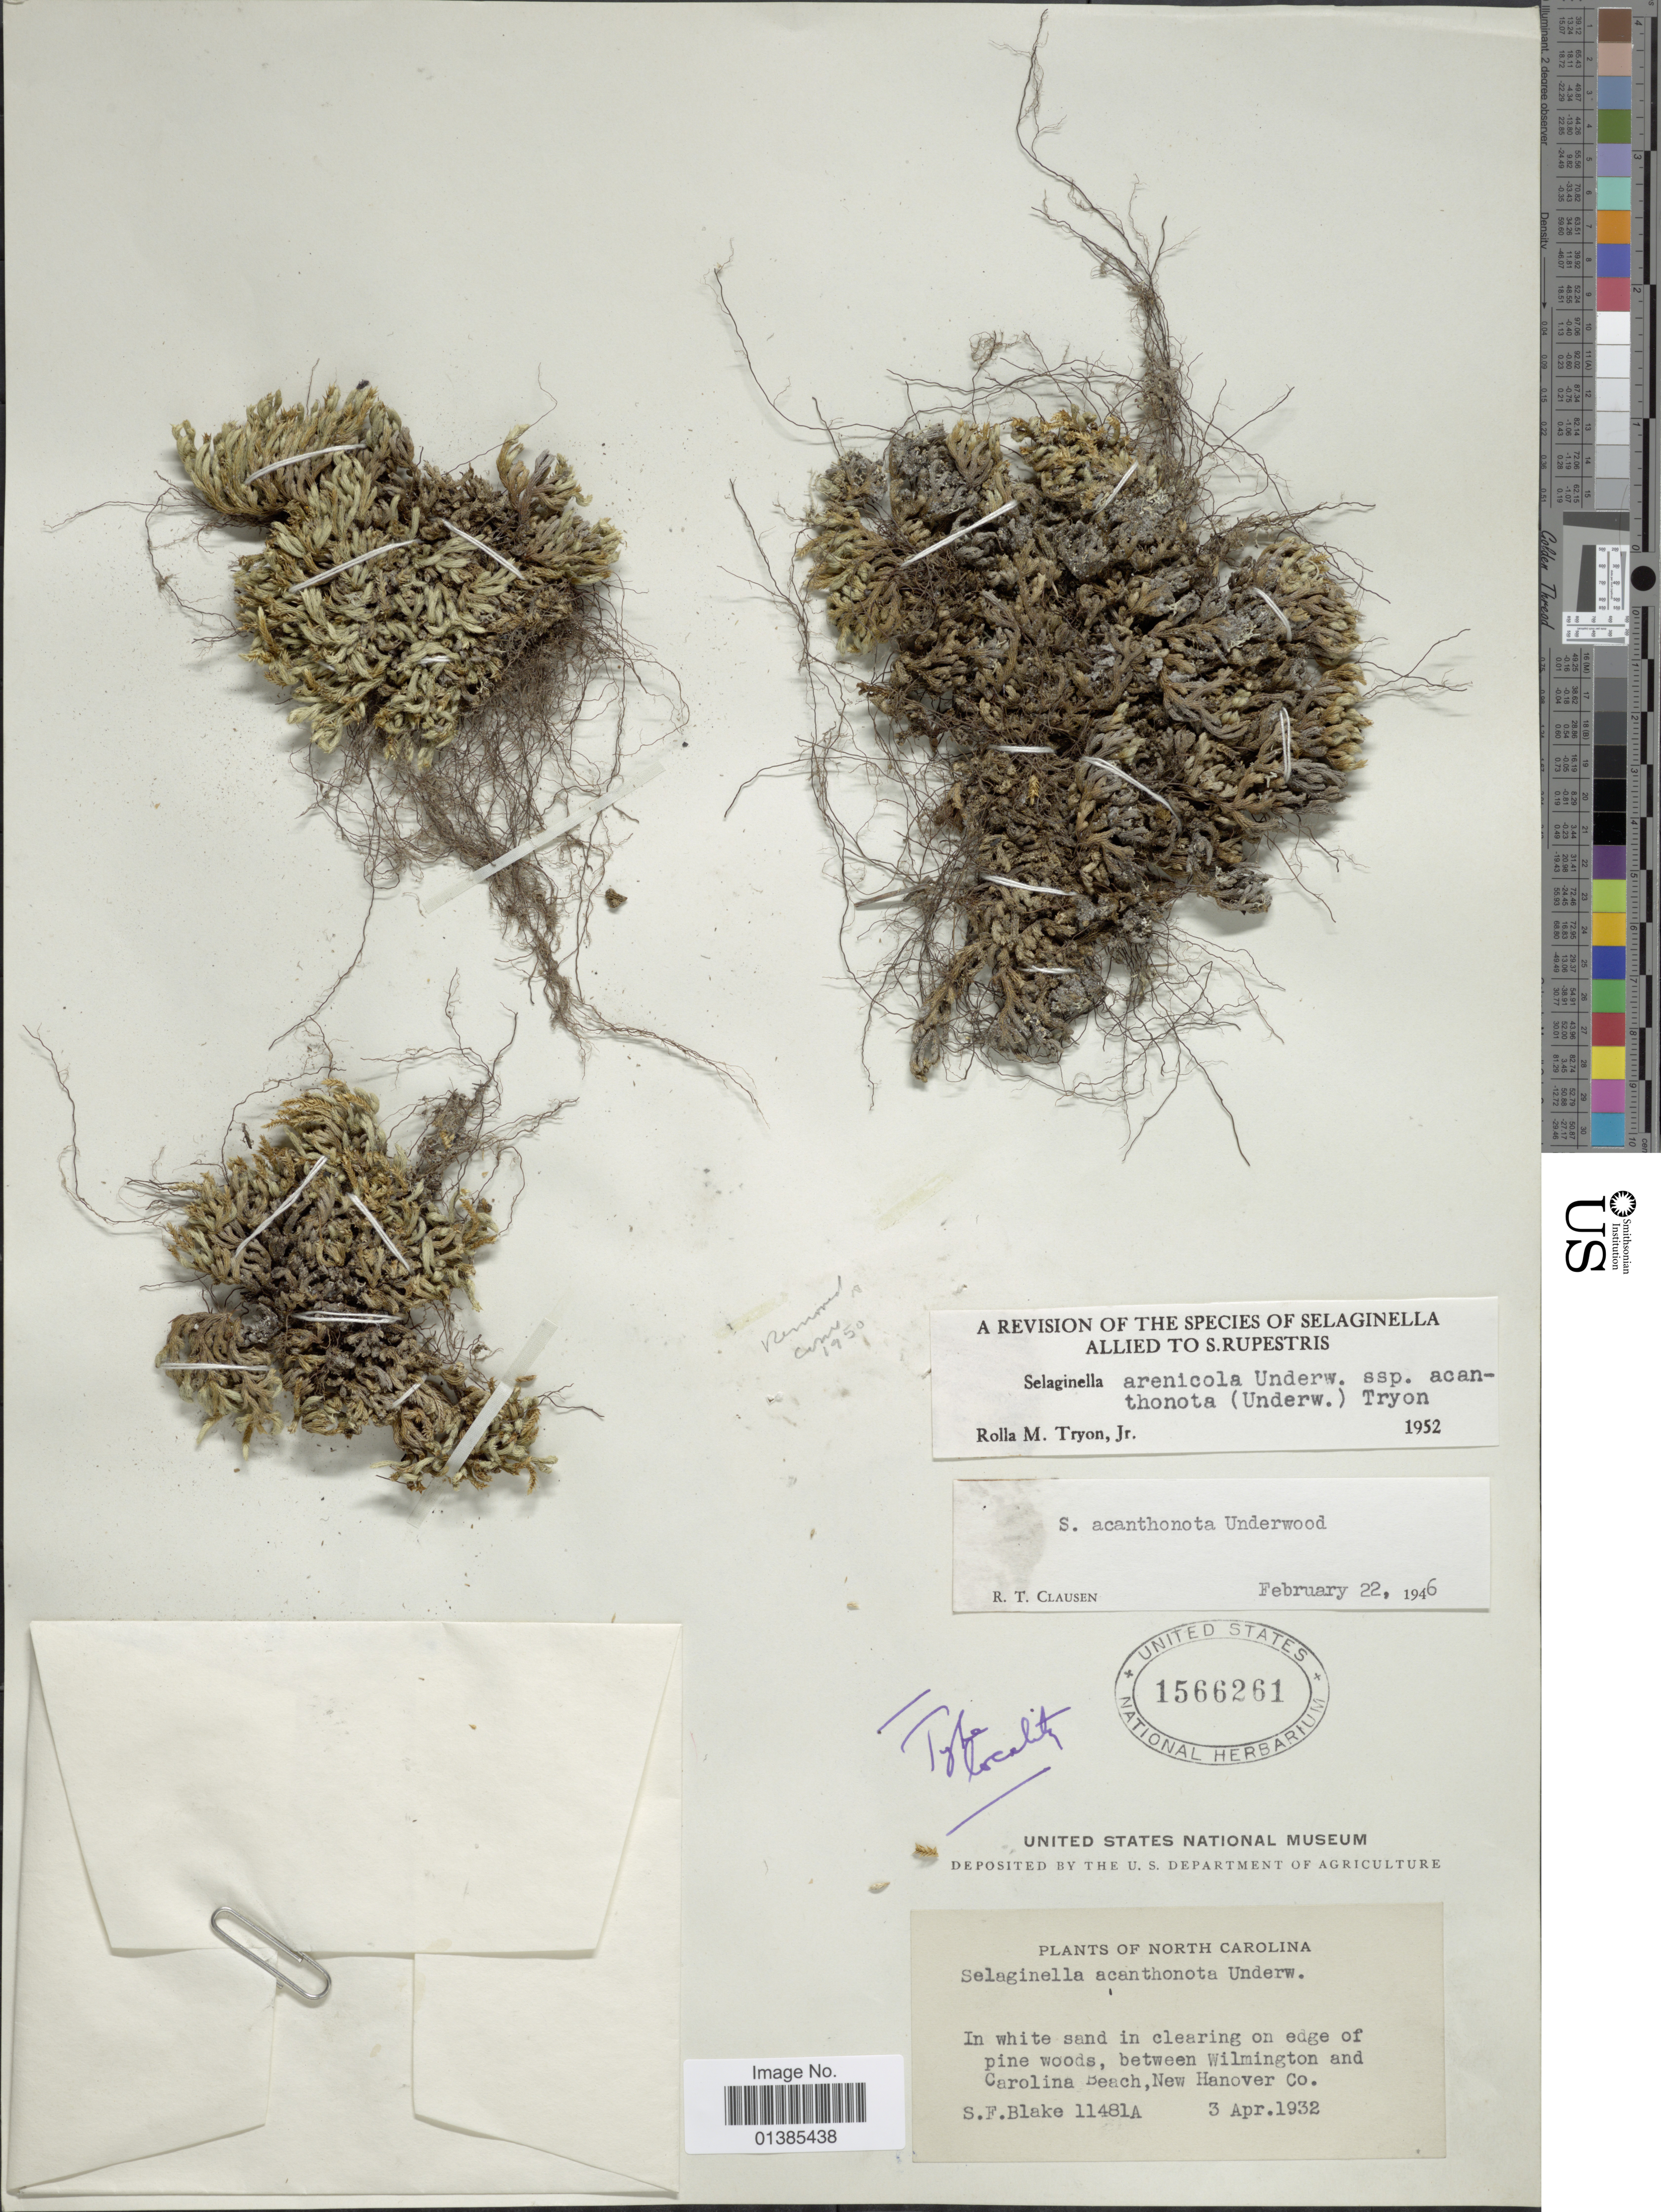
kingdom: Plantae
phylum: Tracheophyta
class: Lycopodiopsida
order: Selaginellales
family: Selaginellaceae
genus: Selaginella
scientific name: Selaginella arenicola subsp. acanthonota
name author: (Underw.) R.M. Tryon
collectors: S. Blake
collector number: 11481A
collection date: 1932-04-03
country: United States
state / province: North Carolina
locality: In white sand in clearing on edge of pine woods, between Wilmington and Carolina Beach, New Hanover Co.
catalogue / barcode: US 1566261